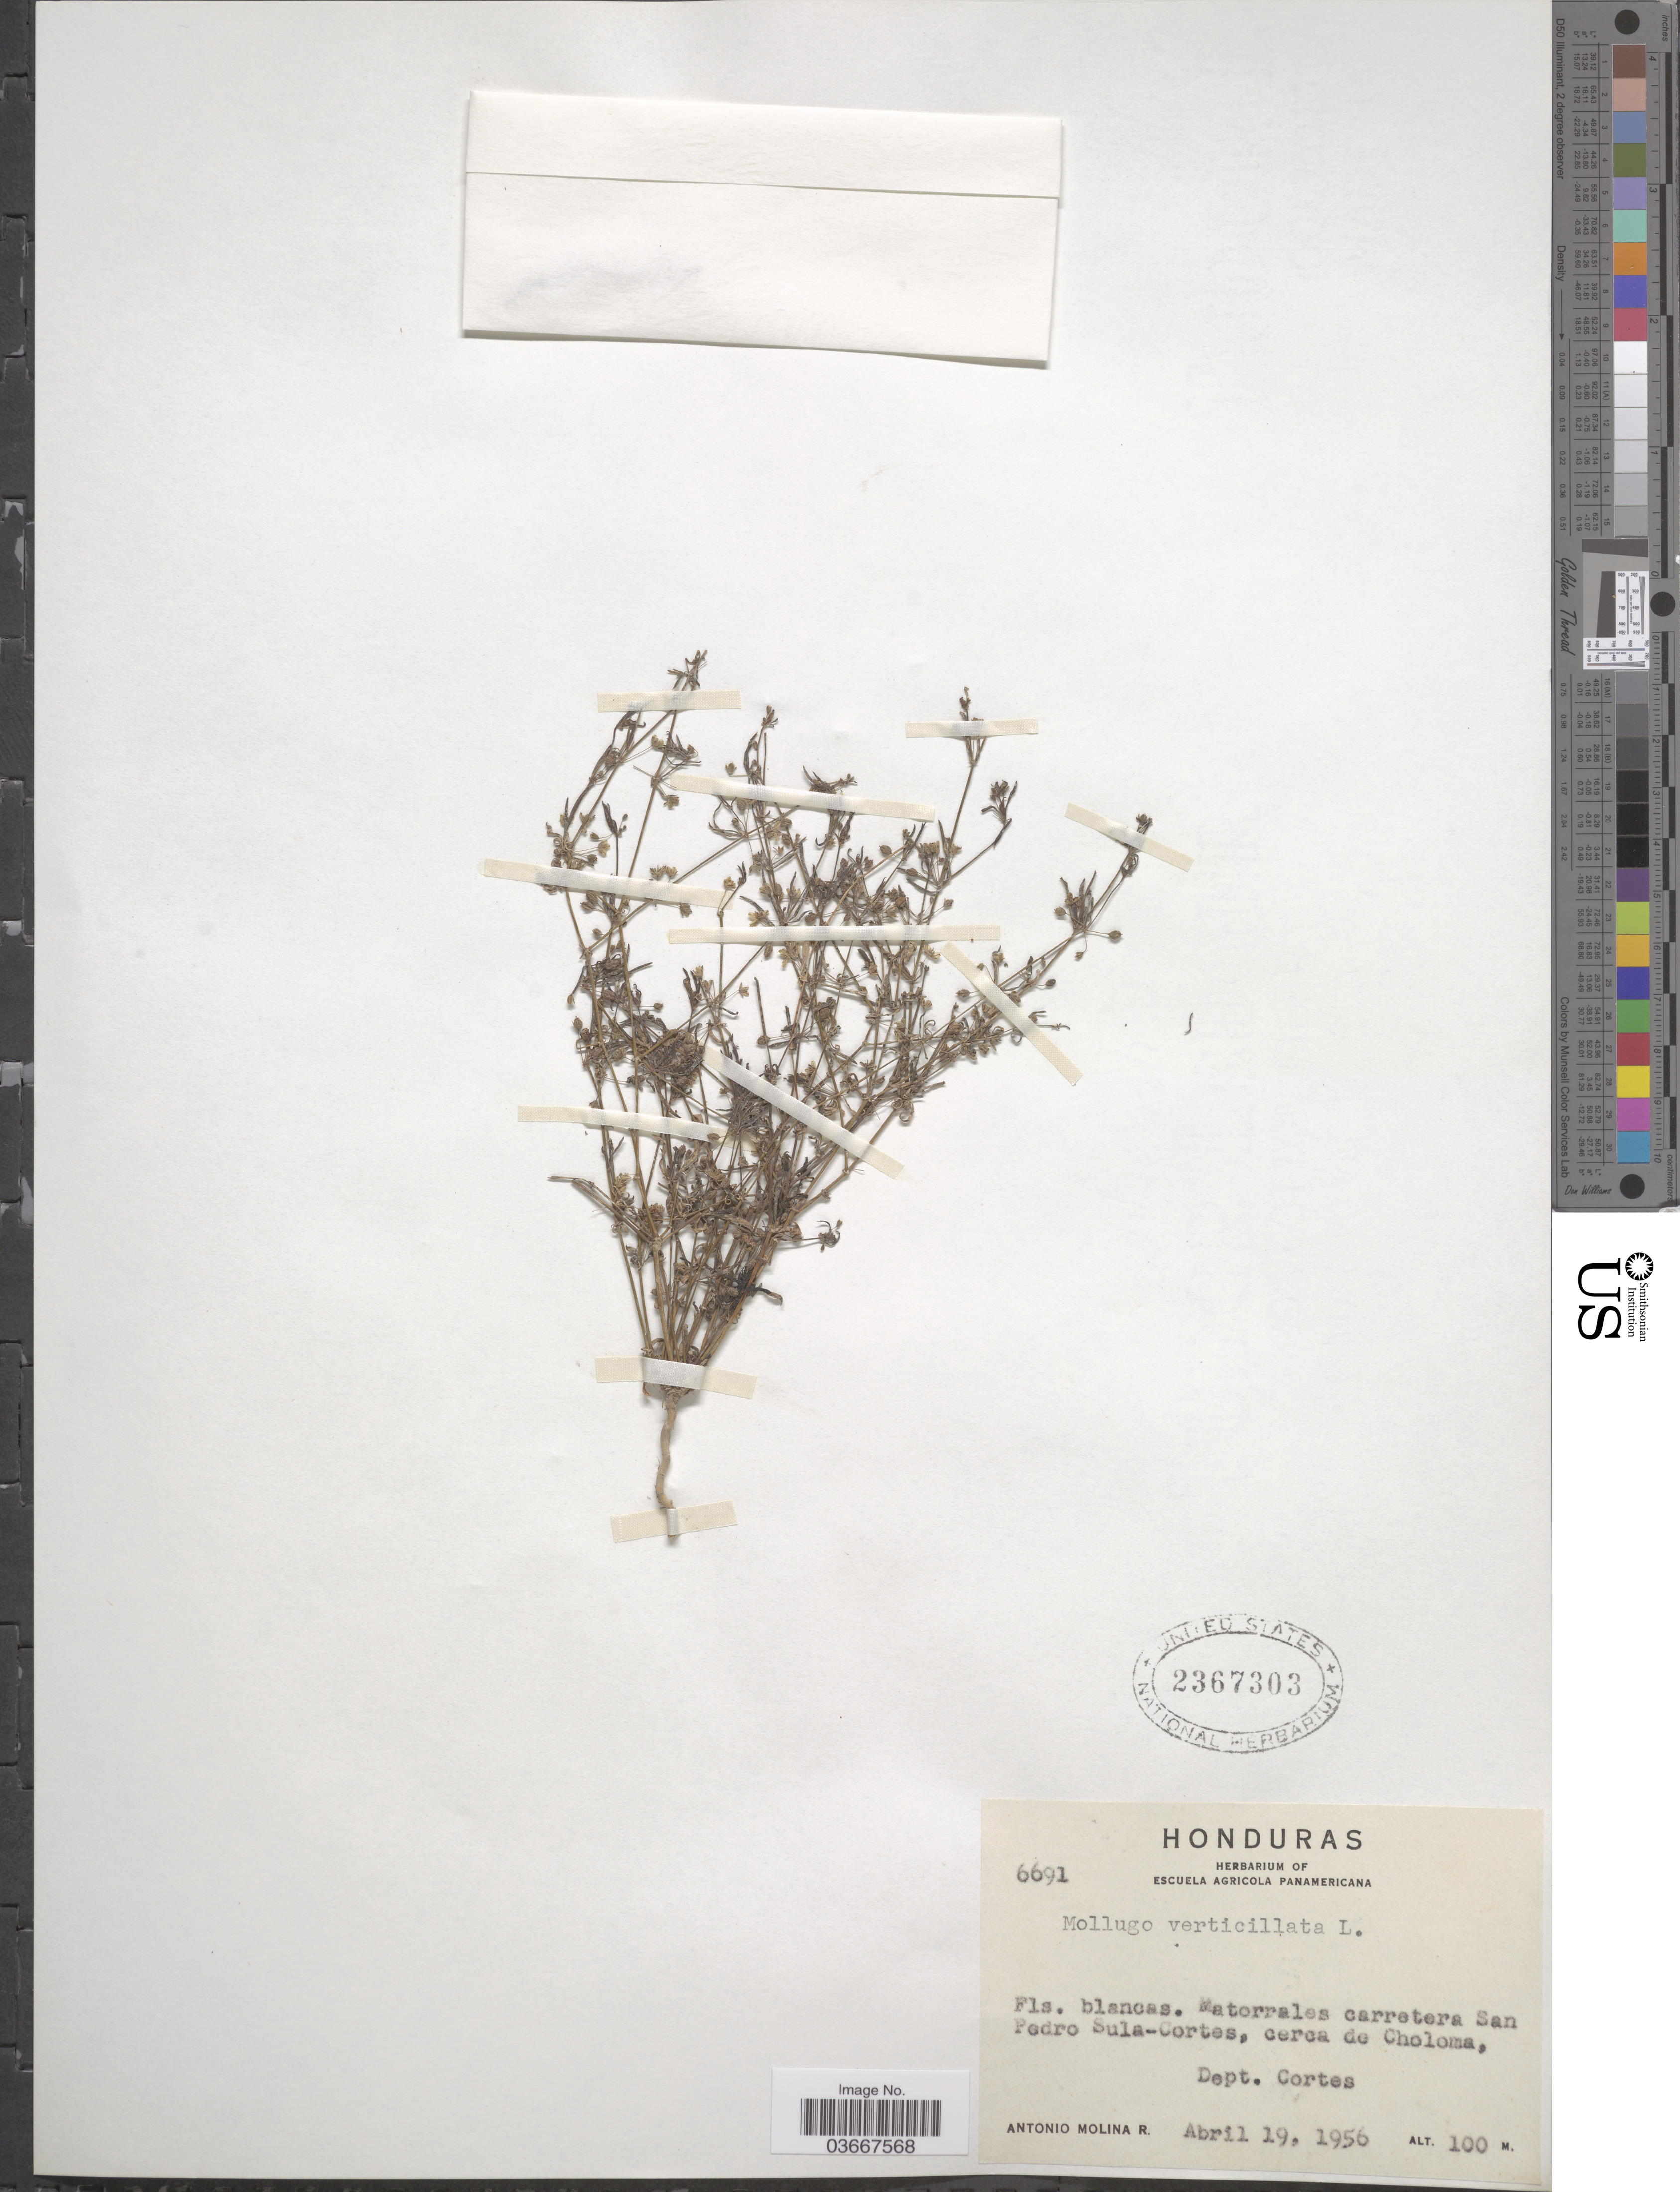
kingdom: Plantae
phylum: Tracheophyta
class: Magnoliopsida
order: Caryophyllales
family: Molluginaceae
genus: Mollugo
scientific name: Mollugo verticillata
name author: L.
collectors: A. Molina R.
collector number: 6691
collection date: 1956-04-19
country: Honduras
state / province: Cortés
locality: Matorrales carretera San Pedro Sula-Cortes, cerca de Choloma, Dept. Cortes.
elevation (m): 100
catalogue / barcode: US 2367303